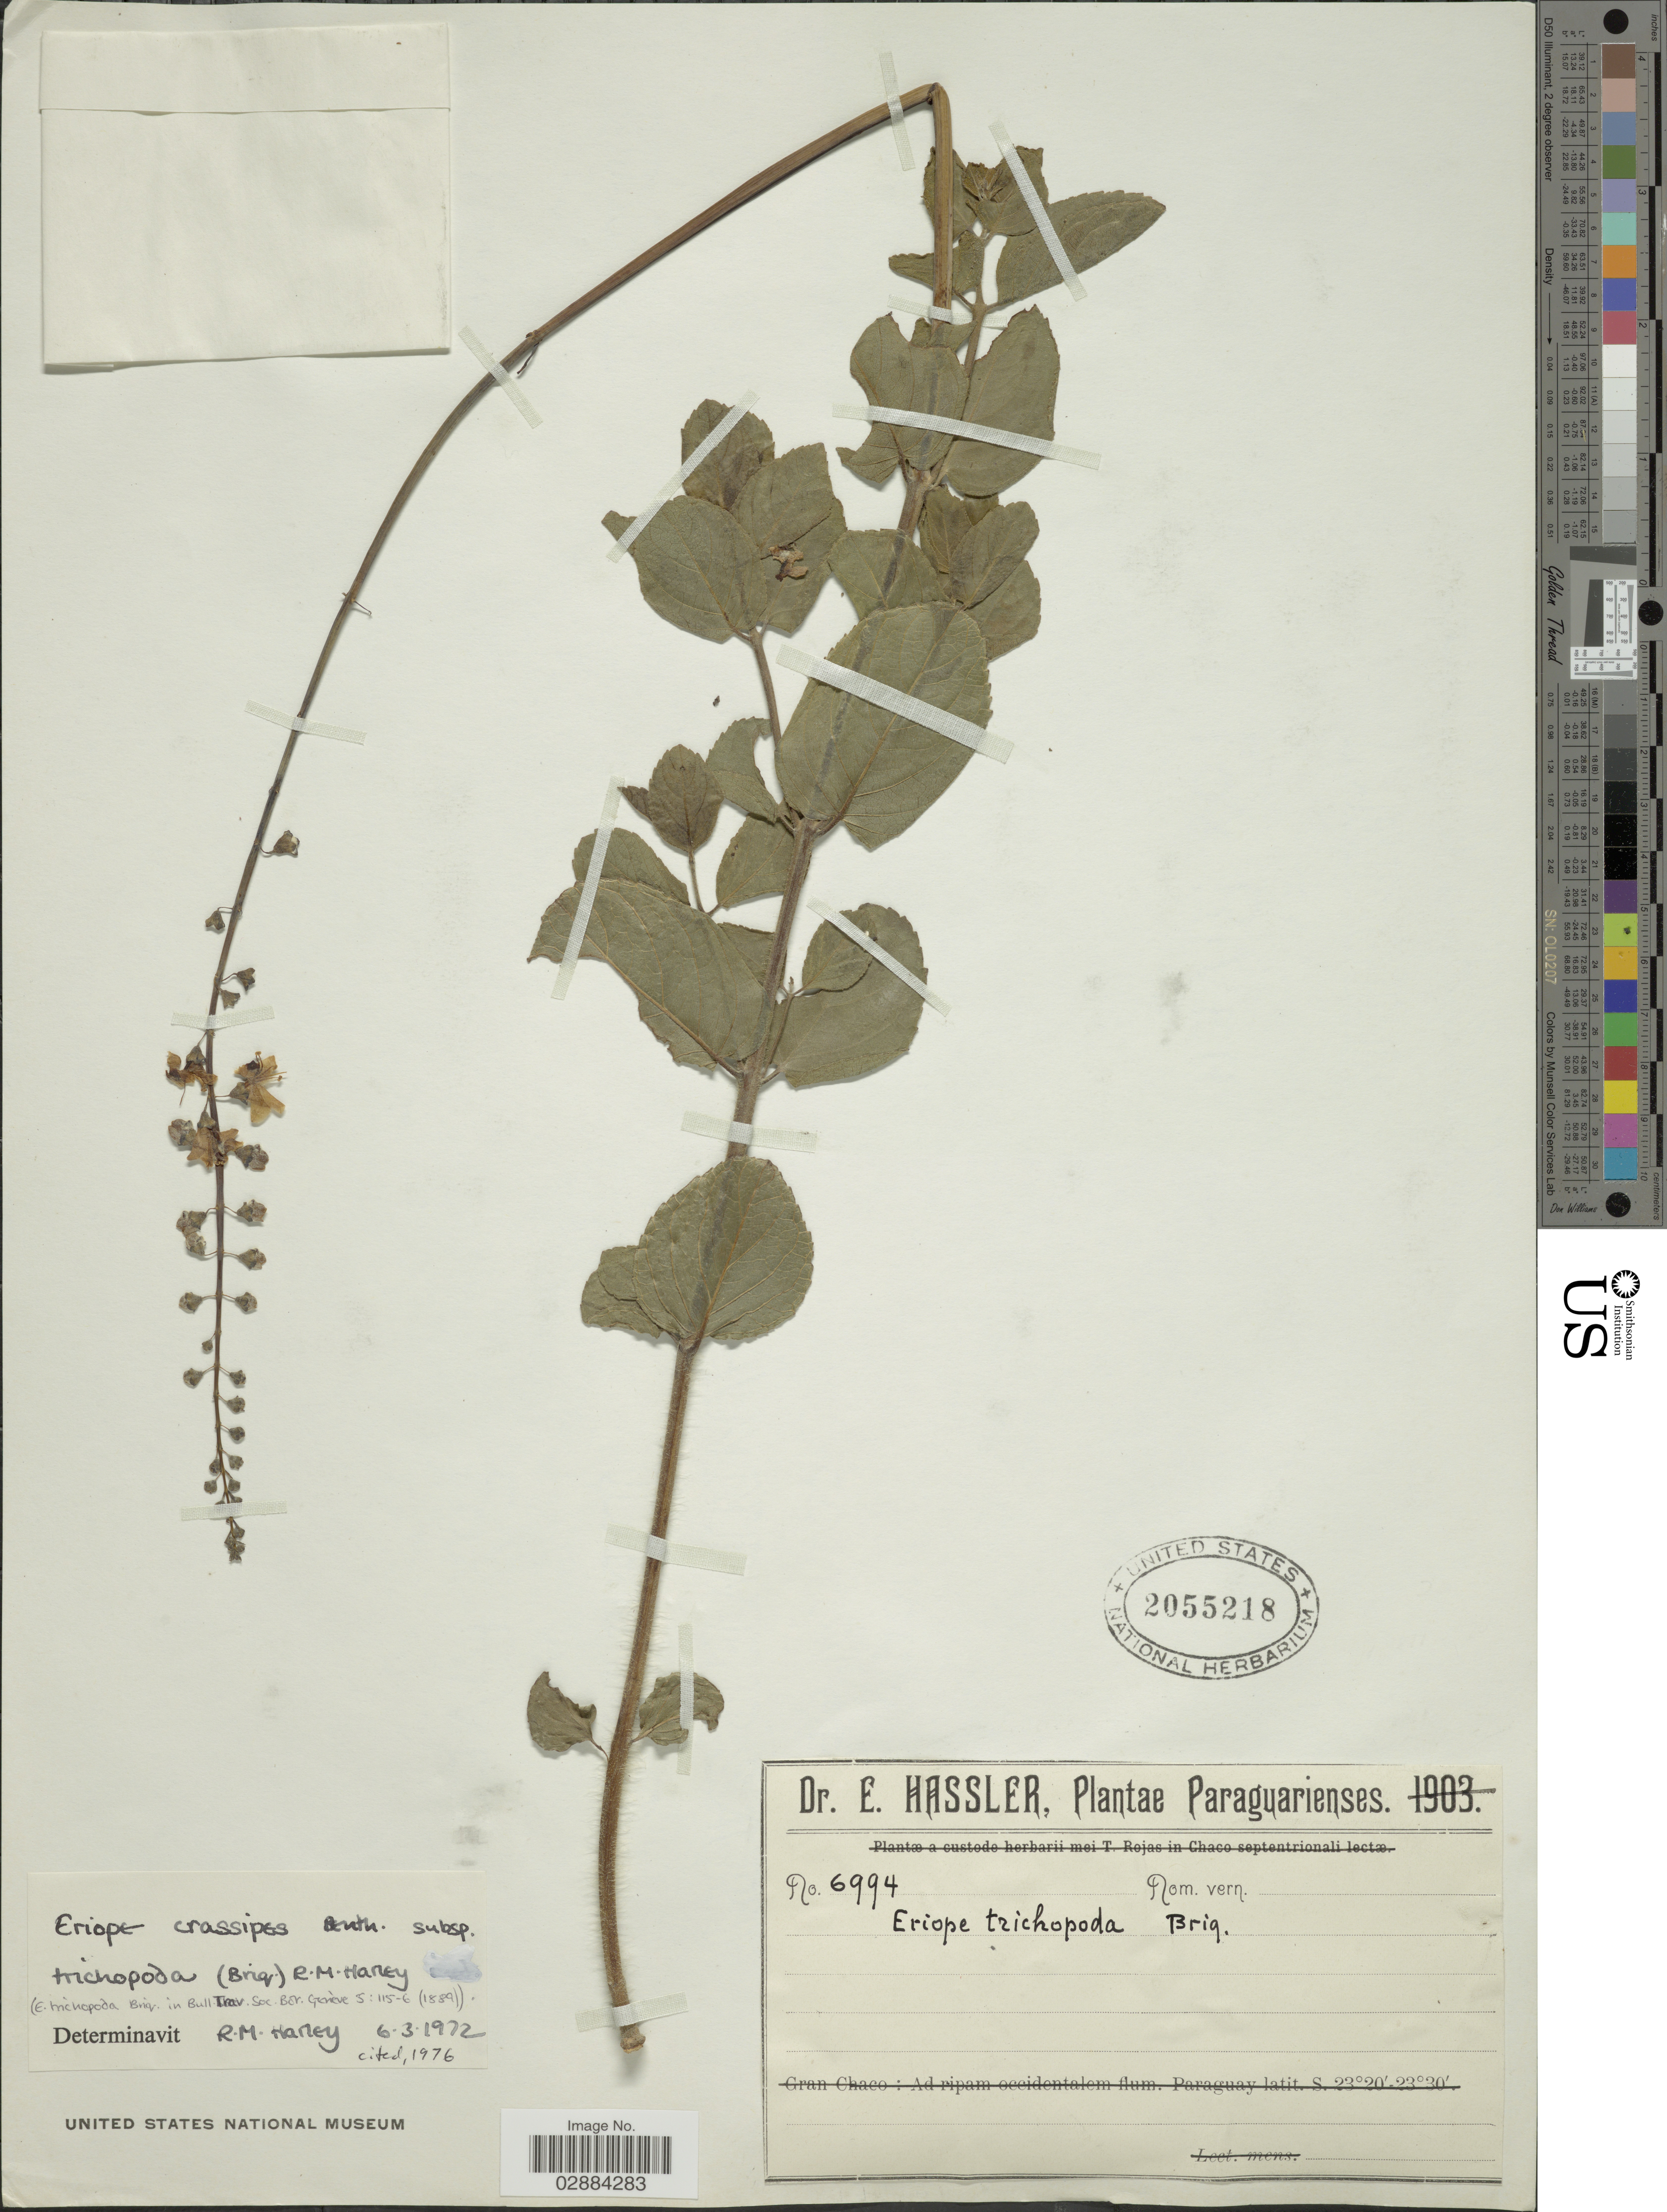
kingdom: Plantae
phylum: Tracheophyta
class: Magnoliopsida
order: Lamiales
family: Lamiaceae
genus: Eriope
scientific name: Eriope crassipes subsp. trichopoda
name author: (Briq.) Harley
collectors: E. Hassler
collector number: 6994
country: Paraguay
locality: Paraguarienses.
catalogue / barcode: US 2055218